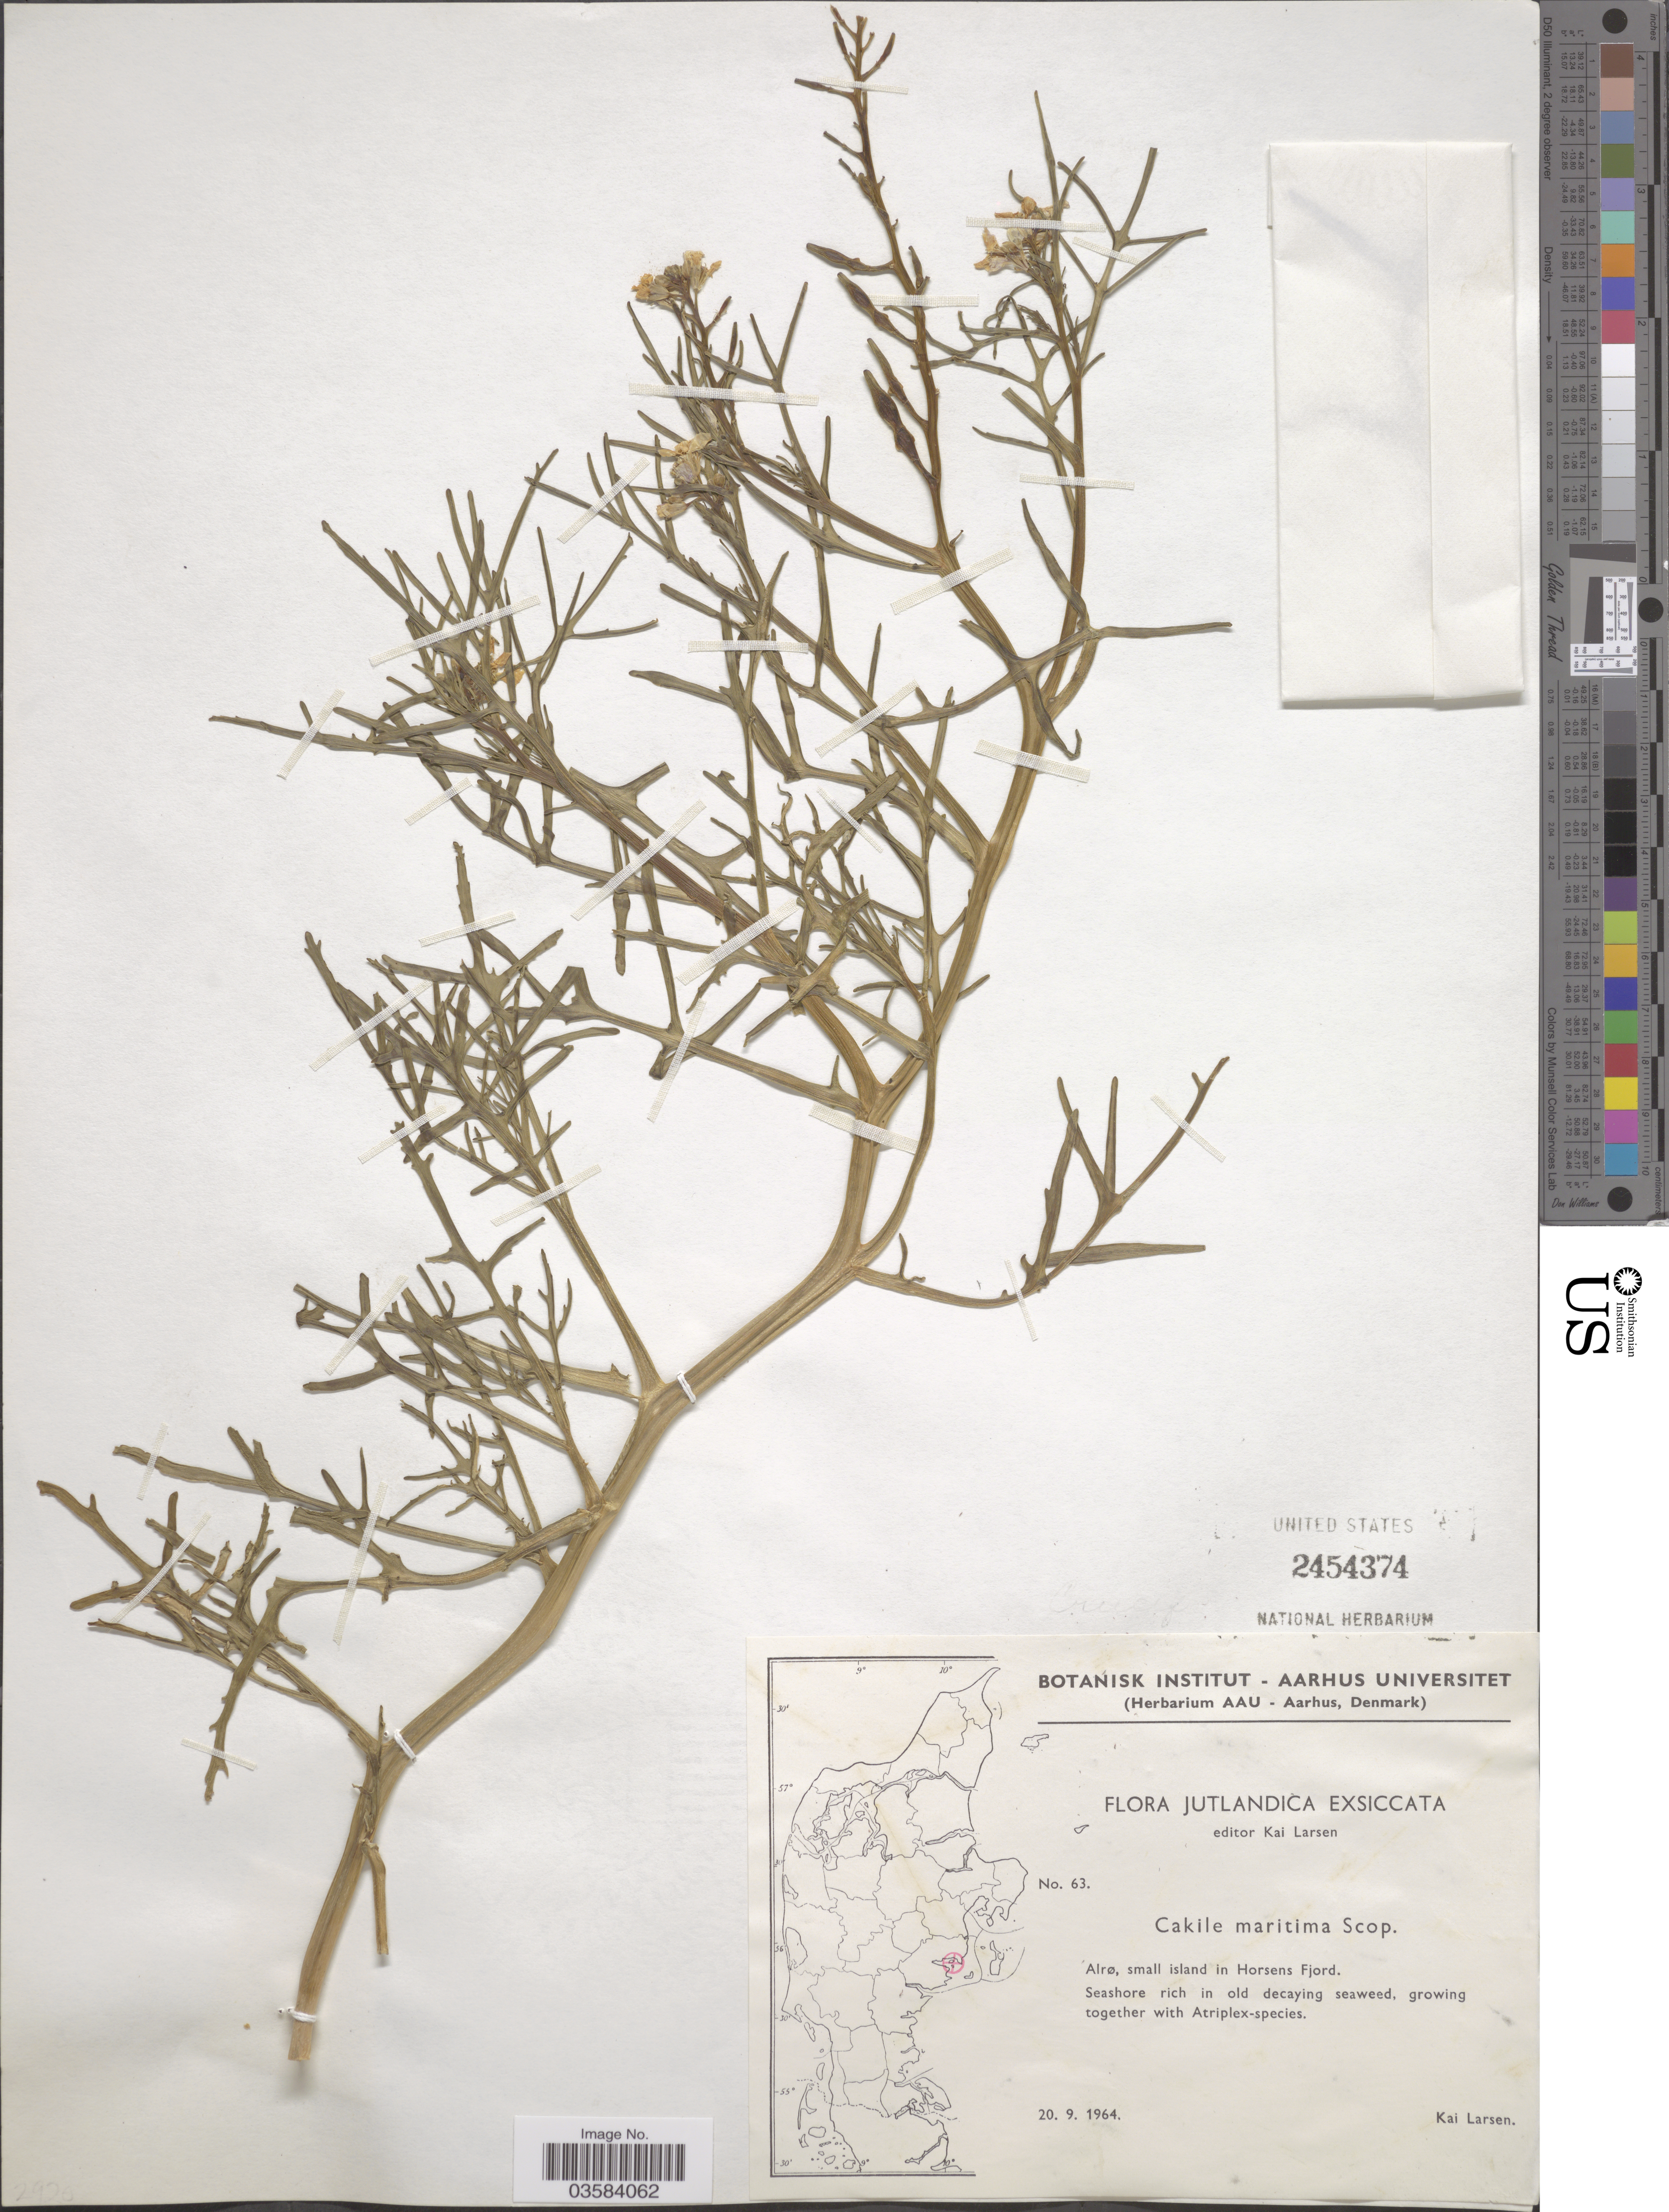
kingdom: Plantae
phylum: Tracheophyta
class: Magnoliopsida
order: Brassicales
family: Brassicaceae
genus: Cakile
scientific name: Cakile maritima subsp. maritima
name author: Scop.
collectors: K. Larsen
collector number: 63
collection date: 1964-09-20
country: Denmark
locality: Jutlandica. Alrø, small island in Horsens Fjord.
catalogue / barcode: US 2454374